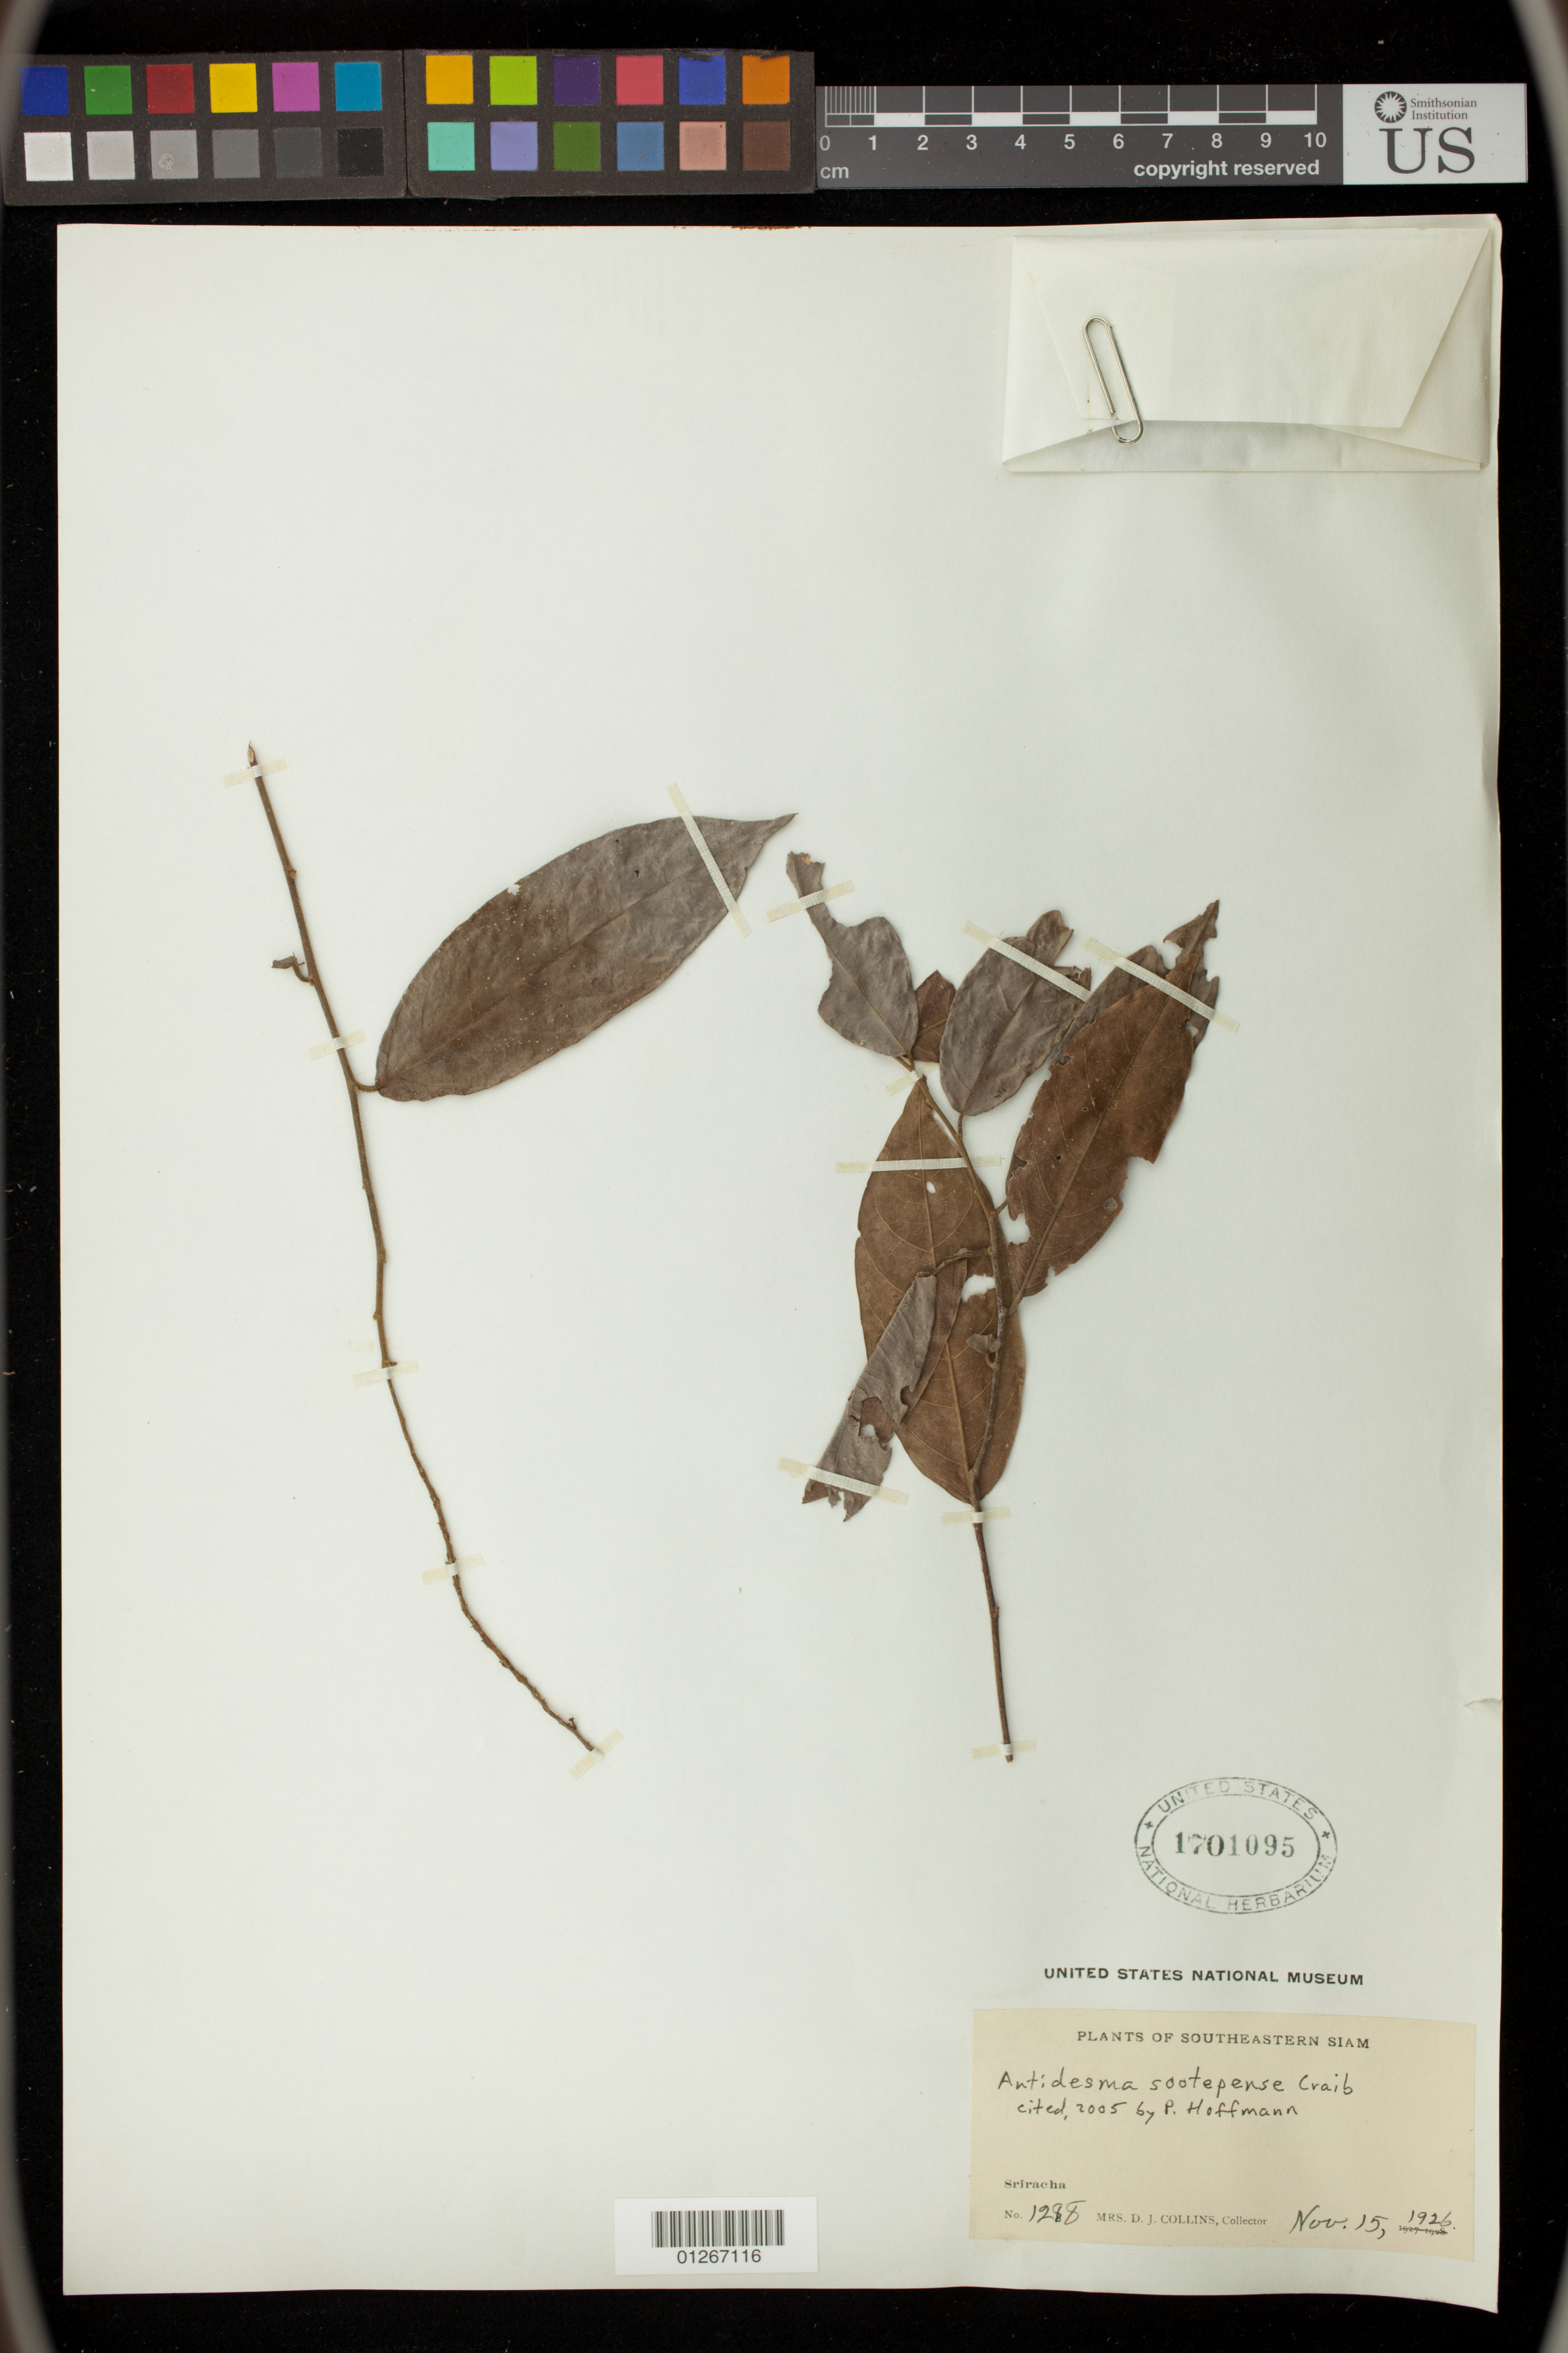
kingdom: Plantae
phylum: Tracheophyta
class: Magnoliopsida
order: Malpighiales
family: Phyllanthaceae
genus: Antidesma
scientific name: Antidesma sootepense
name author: Craib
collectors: Mrs. D. J. Collins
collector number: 1288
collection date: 1926-11-15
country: Thailand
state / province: Chon Buri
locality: Sriracha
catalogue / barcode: US 1701095